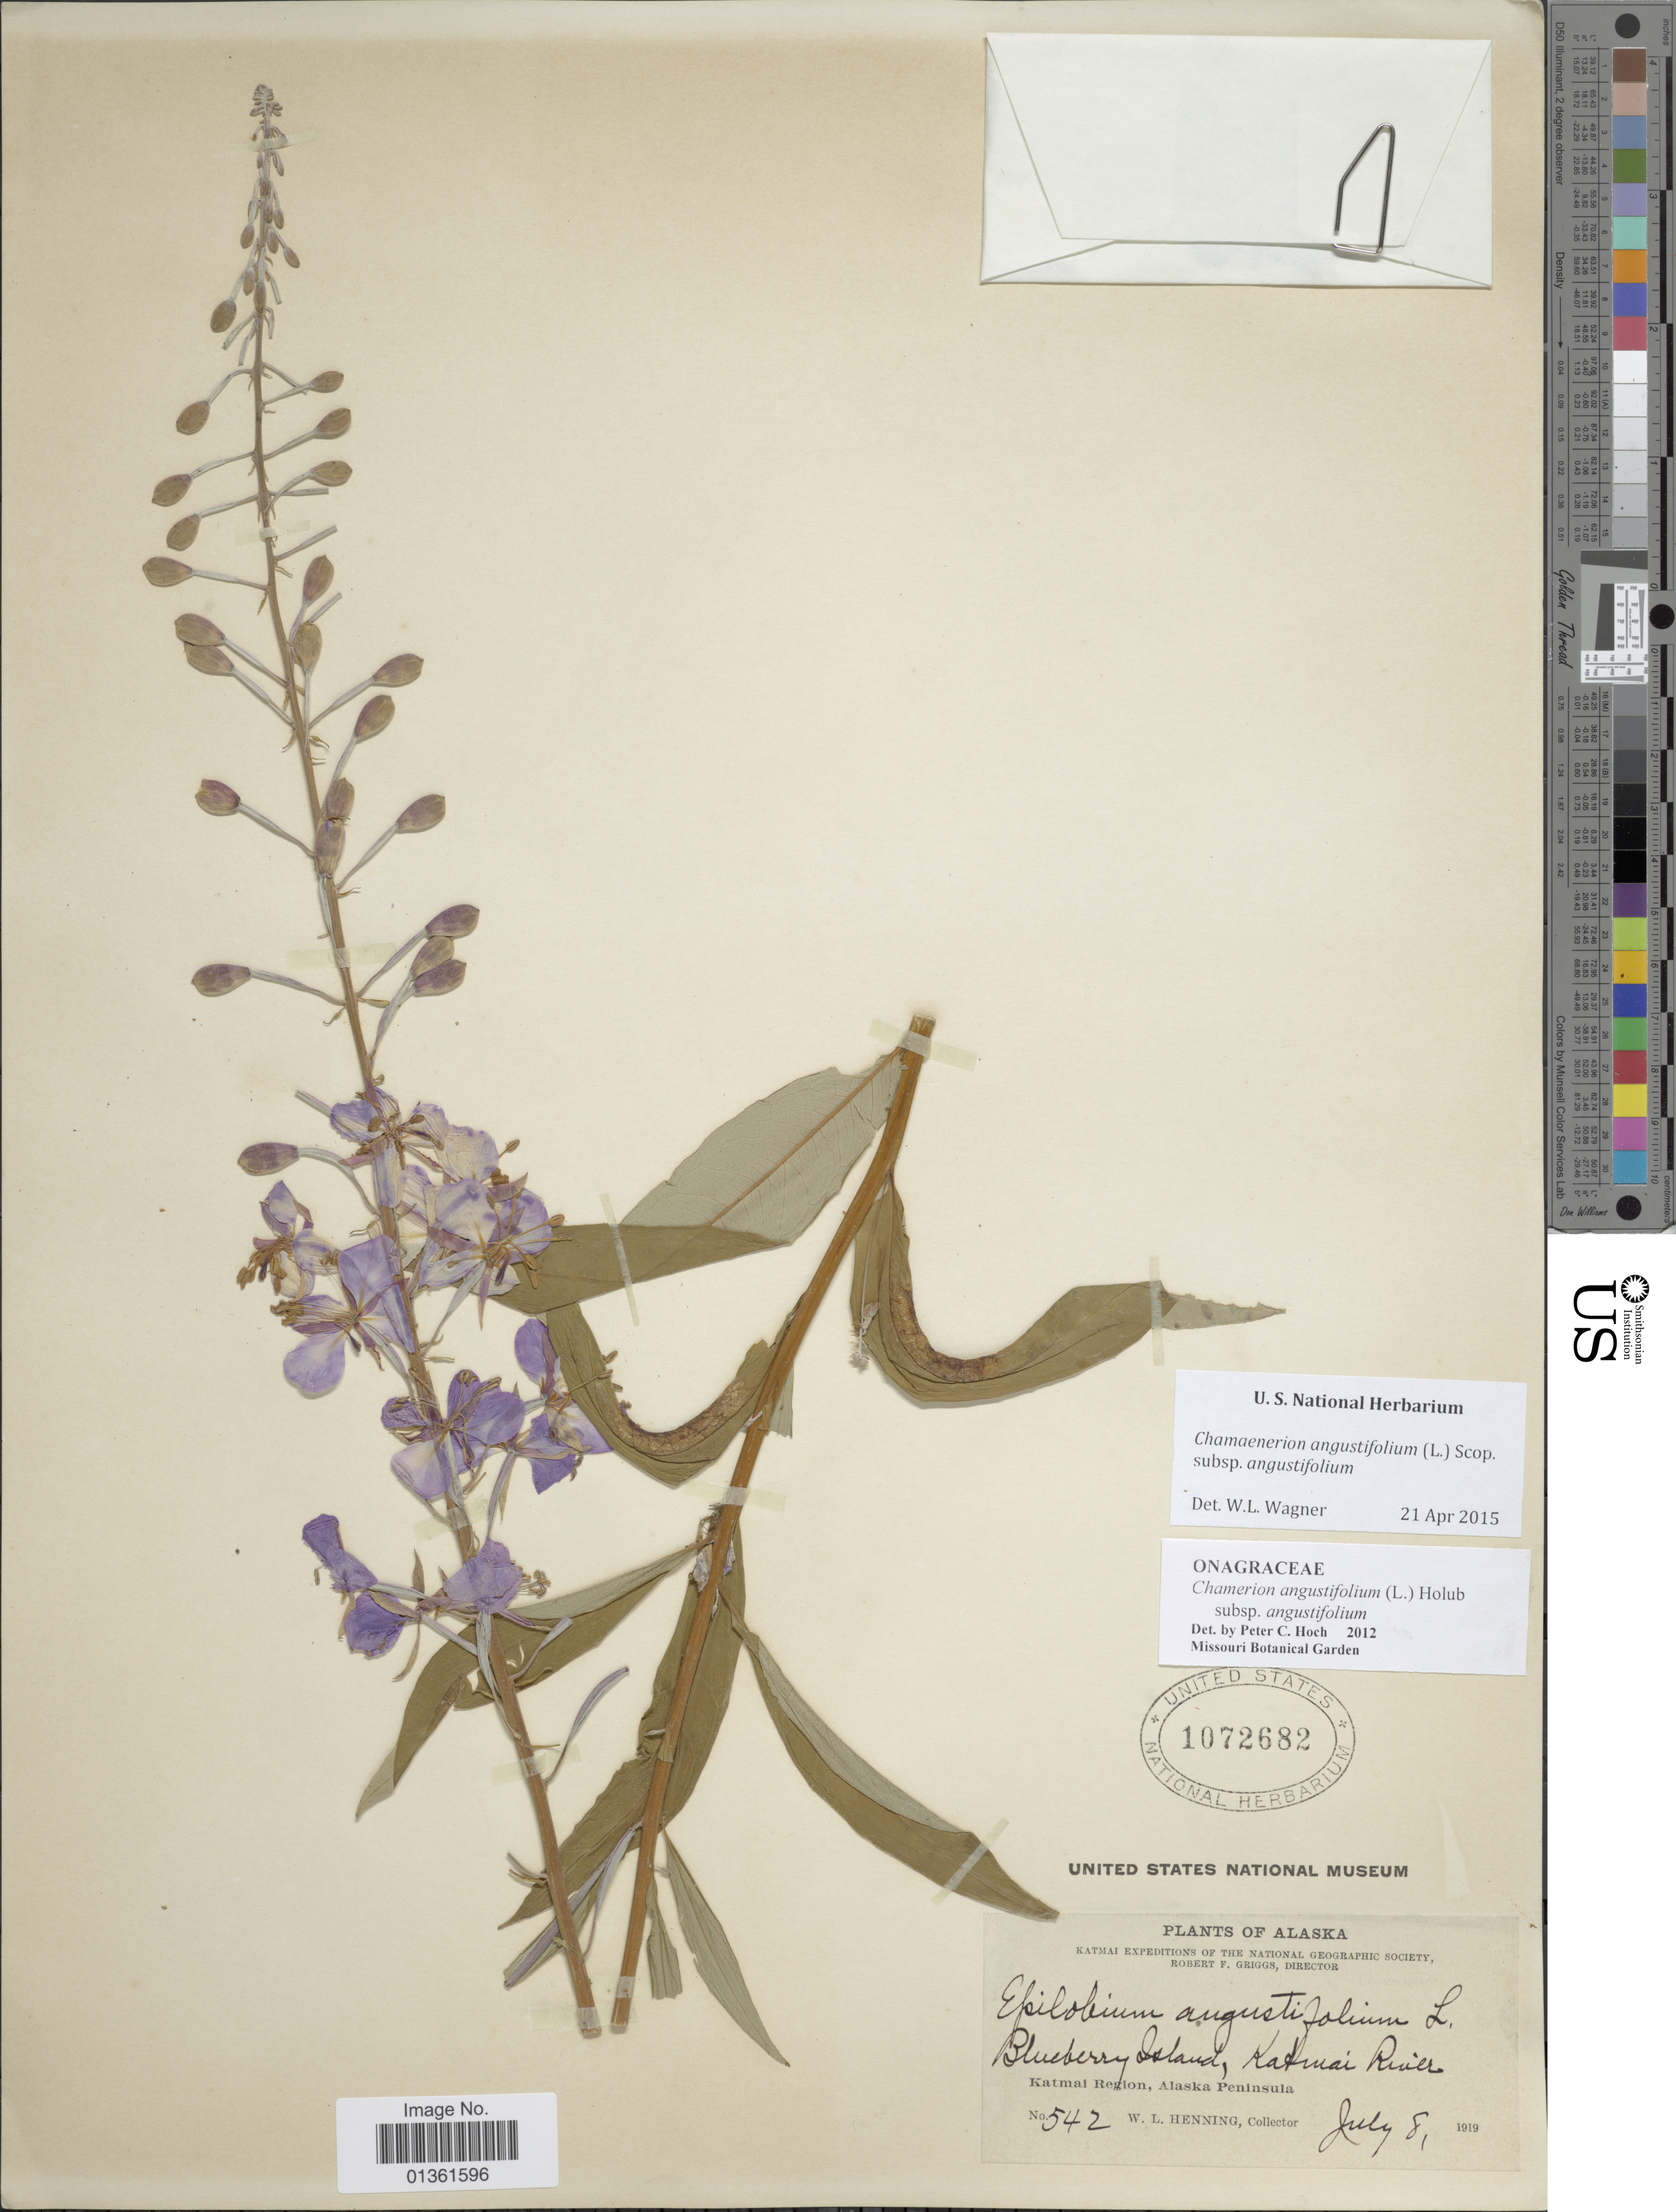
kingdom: Plantae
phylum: Tracheophyta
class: Magnoliopsida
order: Myrtales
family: Onagraceae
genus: Chamaenerion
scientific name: Chamaenerion angustifolium subsp. angustifolium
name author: (L.) Scop.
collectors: W. Henning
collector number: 542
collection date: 1919-07-08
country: United States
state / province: Alaska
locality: Blueberry Island, Katmai River. Katmai Region.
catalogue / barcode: US 1072682